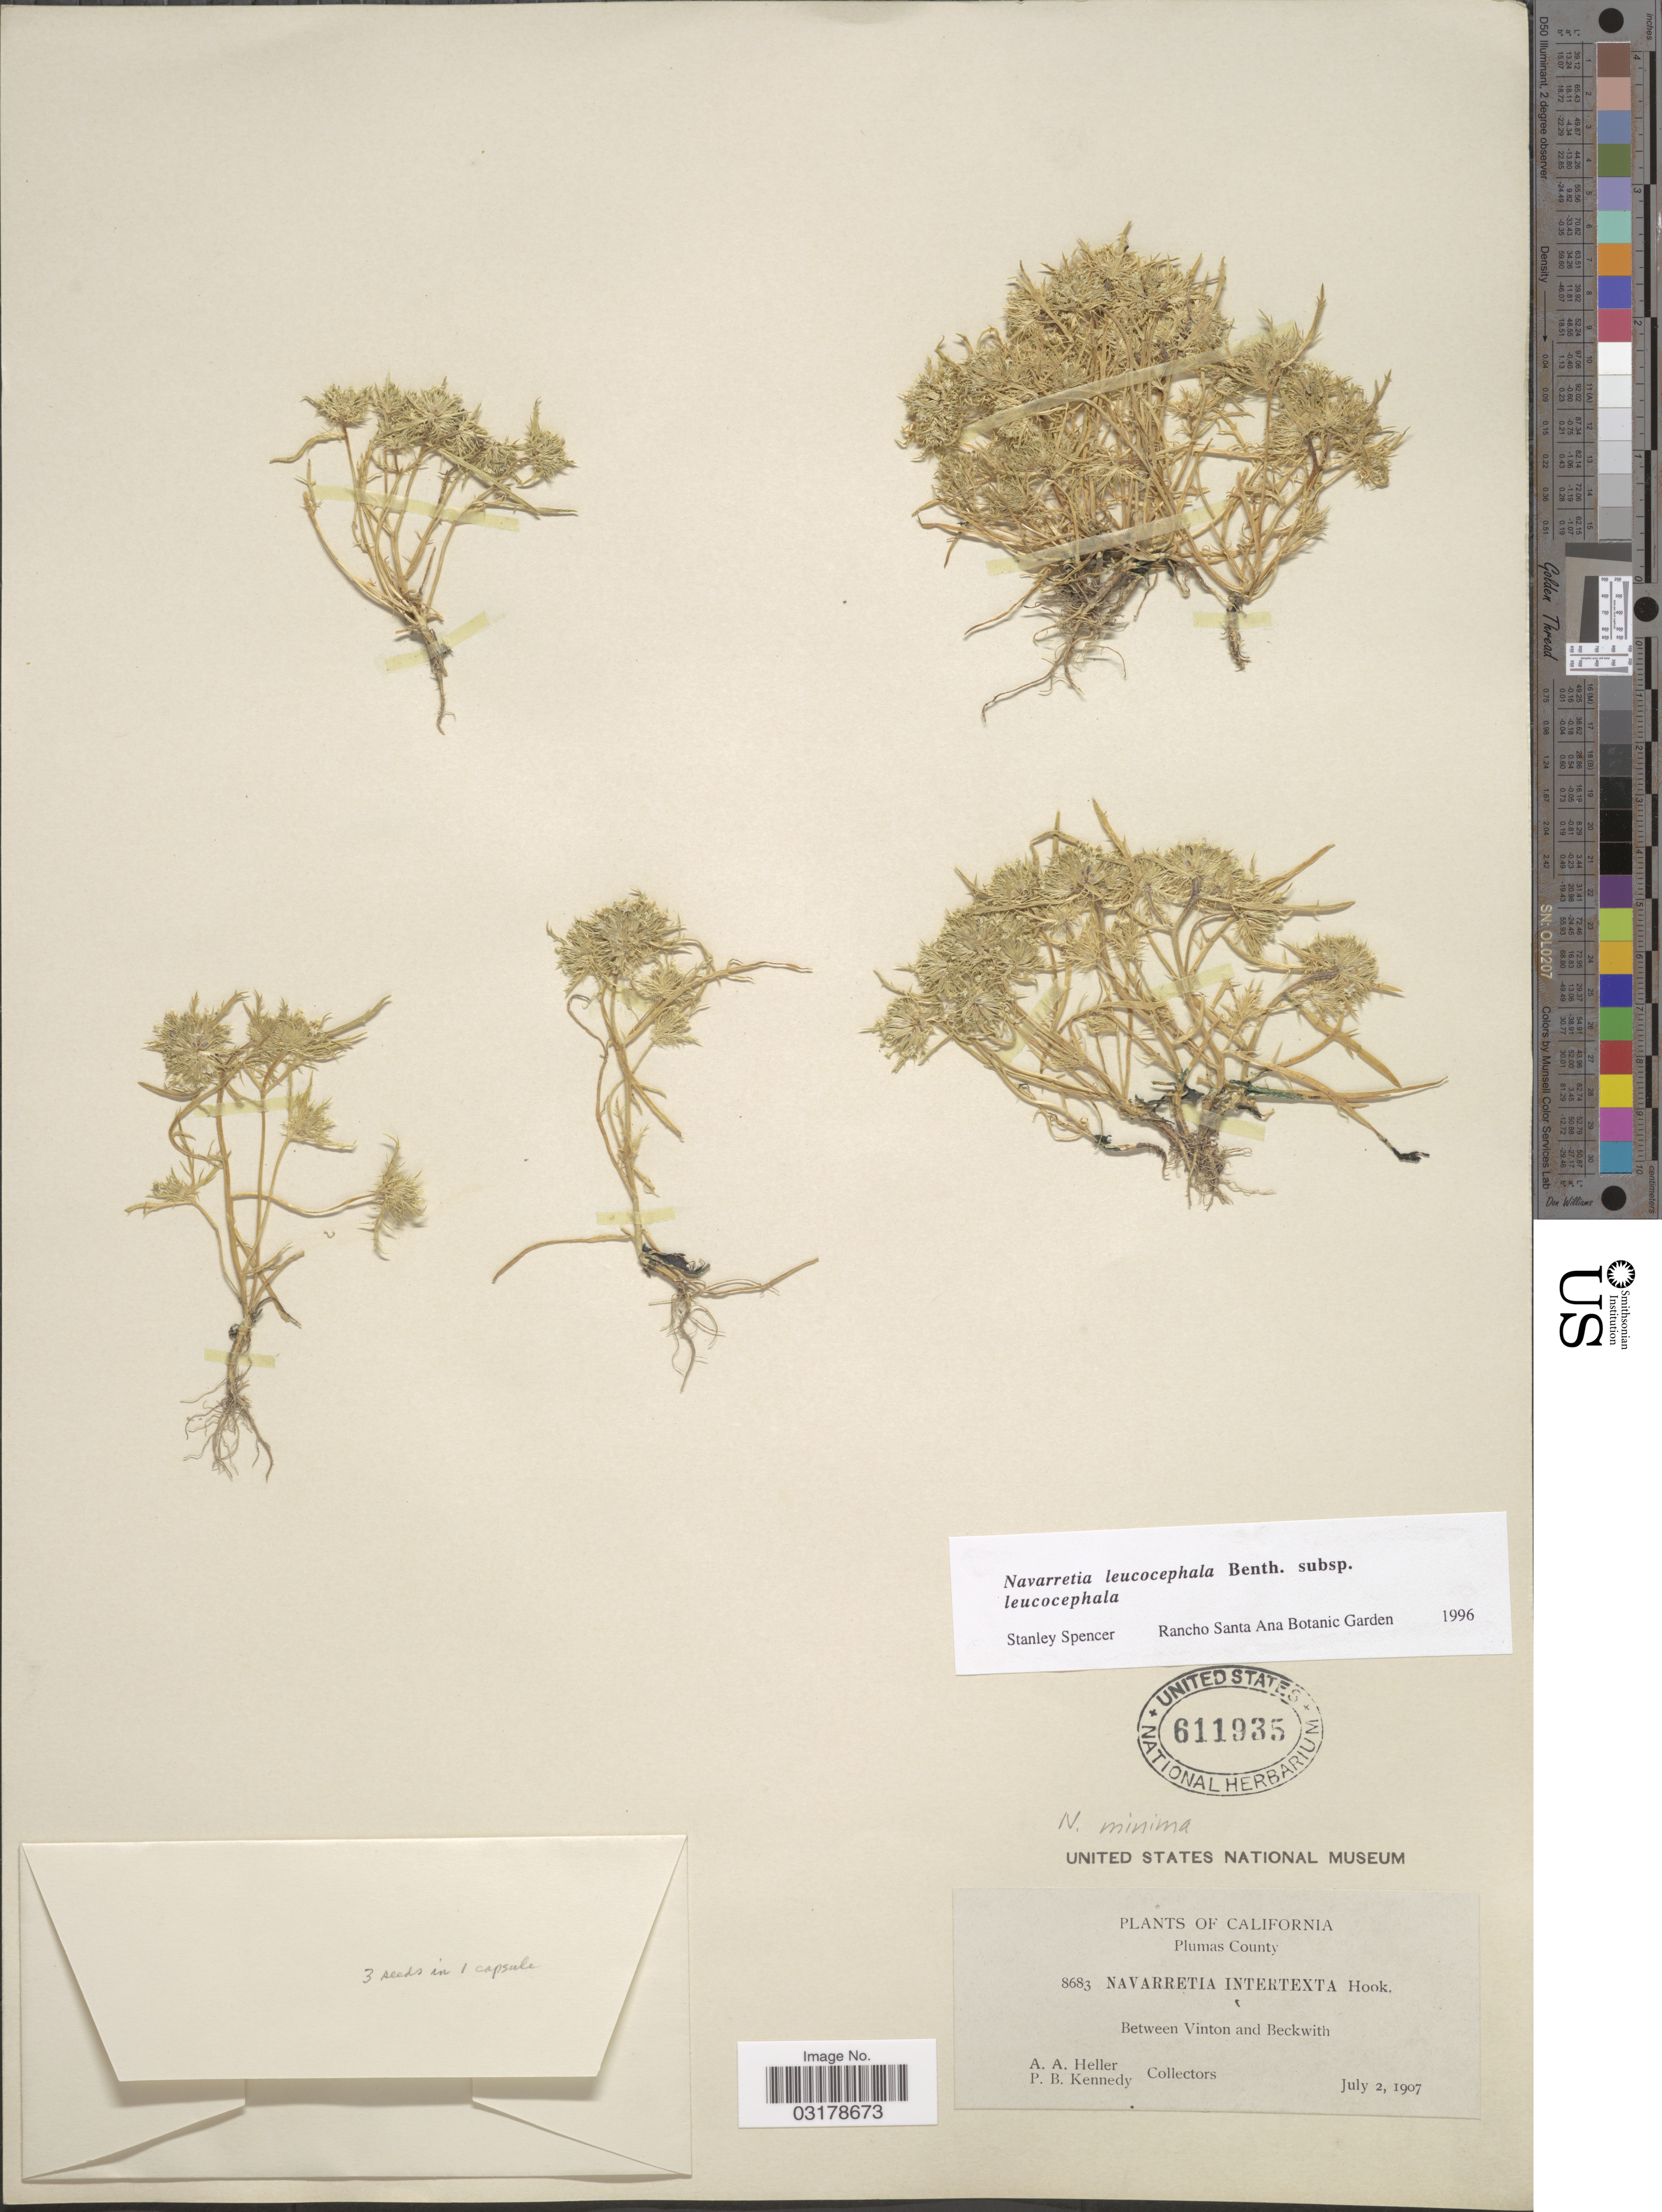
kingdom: Plantae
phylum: Tracheophyta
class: Magnoliopsida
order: Ericales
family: Polemoniaceae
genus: Navarretia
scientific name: Navarretia leucocephala subsp. leucocephala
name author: Benth.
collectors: A. A. Heller & P. B. Kennedy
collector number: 8683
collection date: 1907-07-02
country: United States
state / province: California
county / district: Plumas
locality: Plumas County. Between Vinton and Beckwith.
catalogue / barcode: US 611935